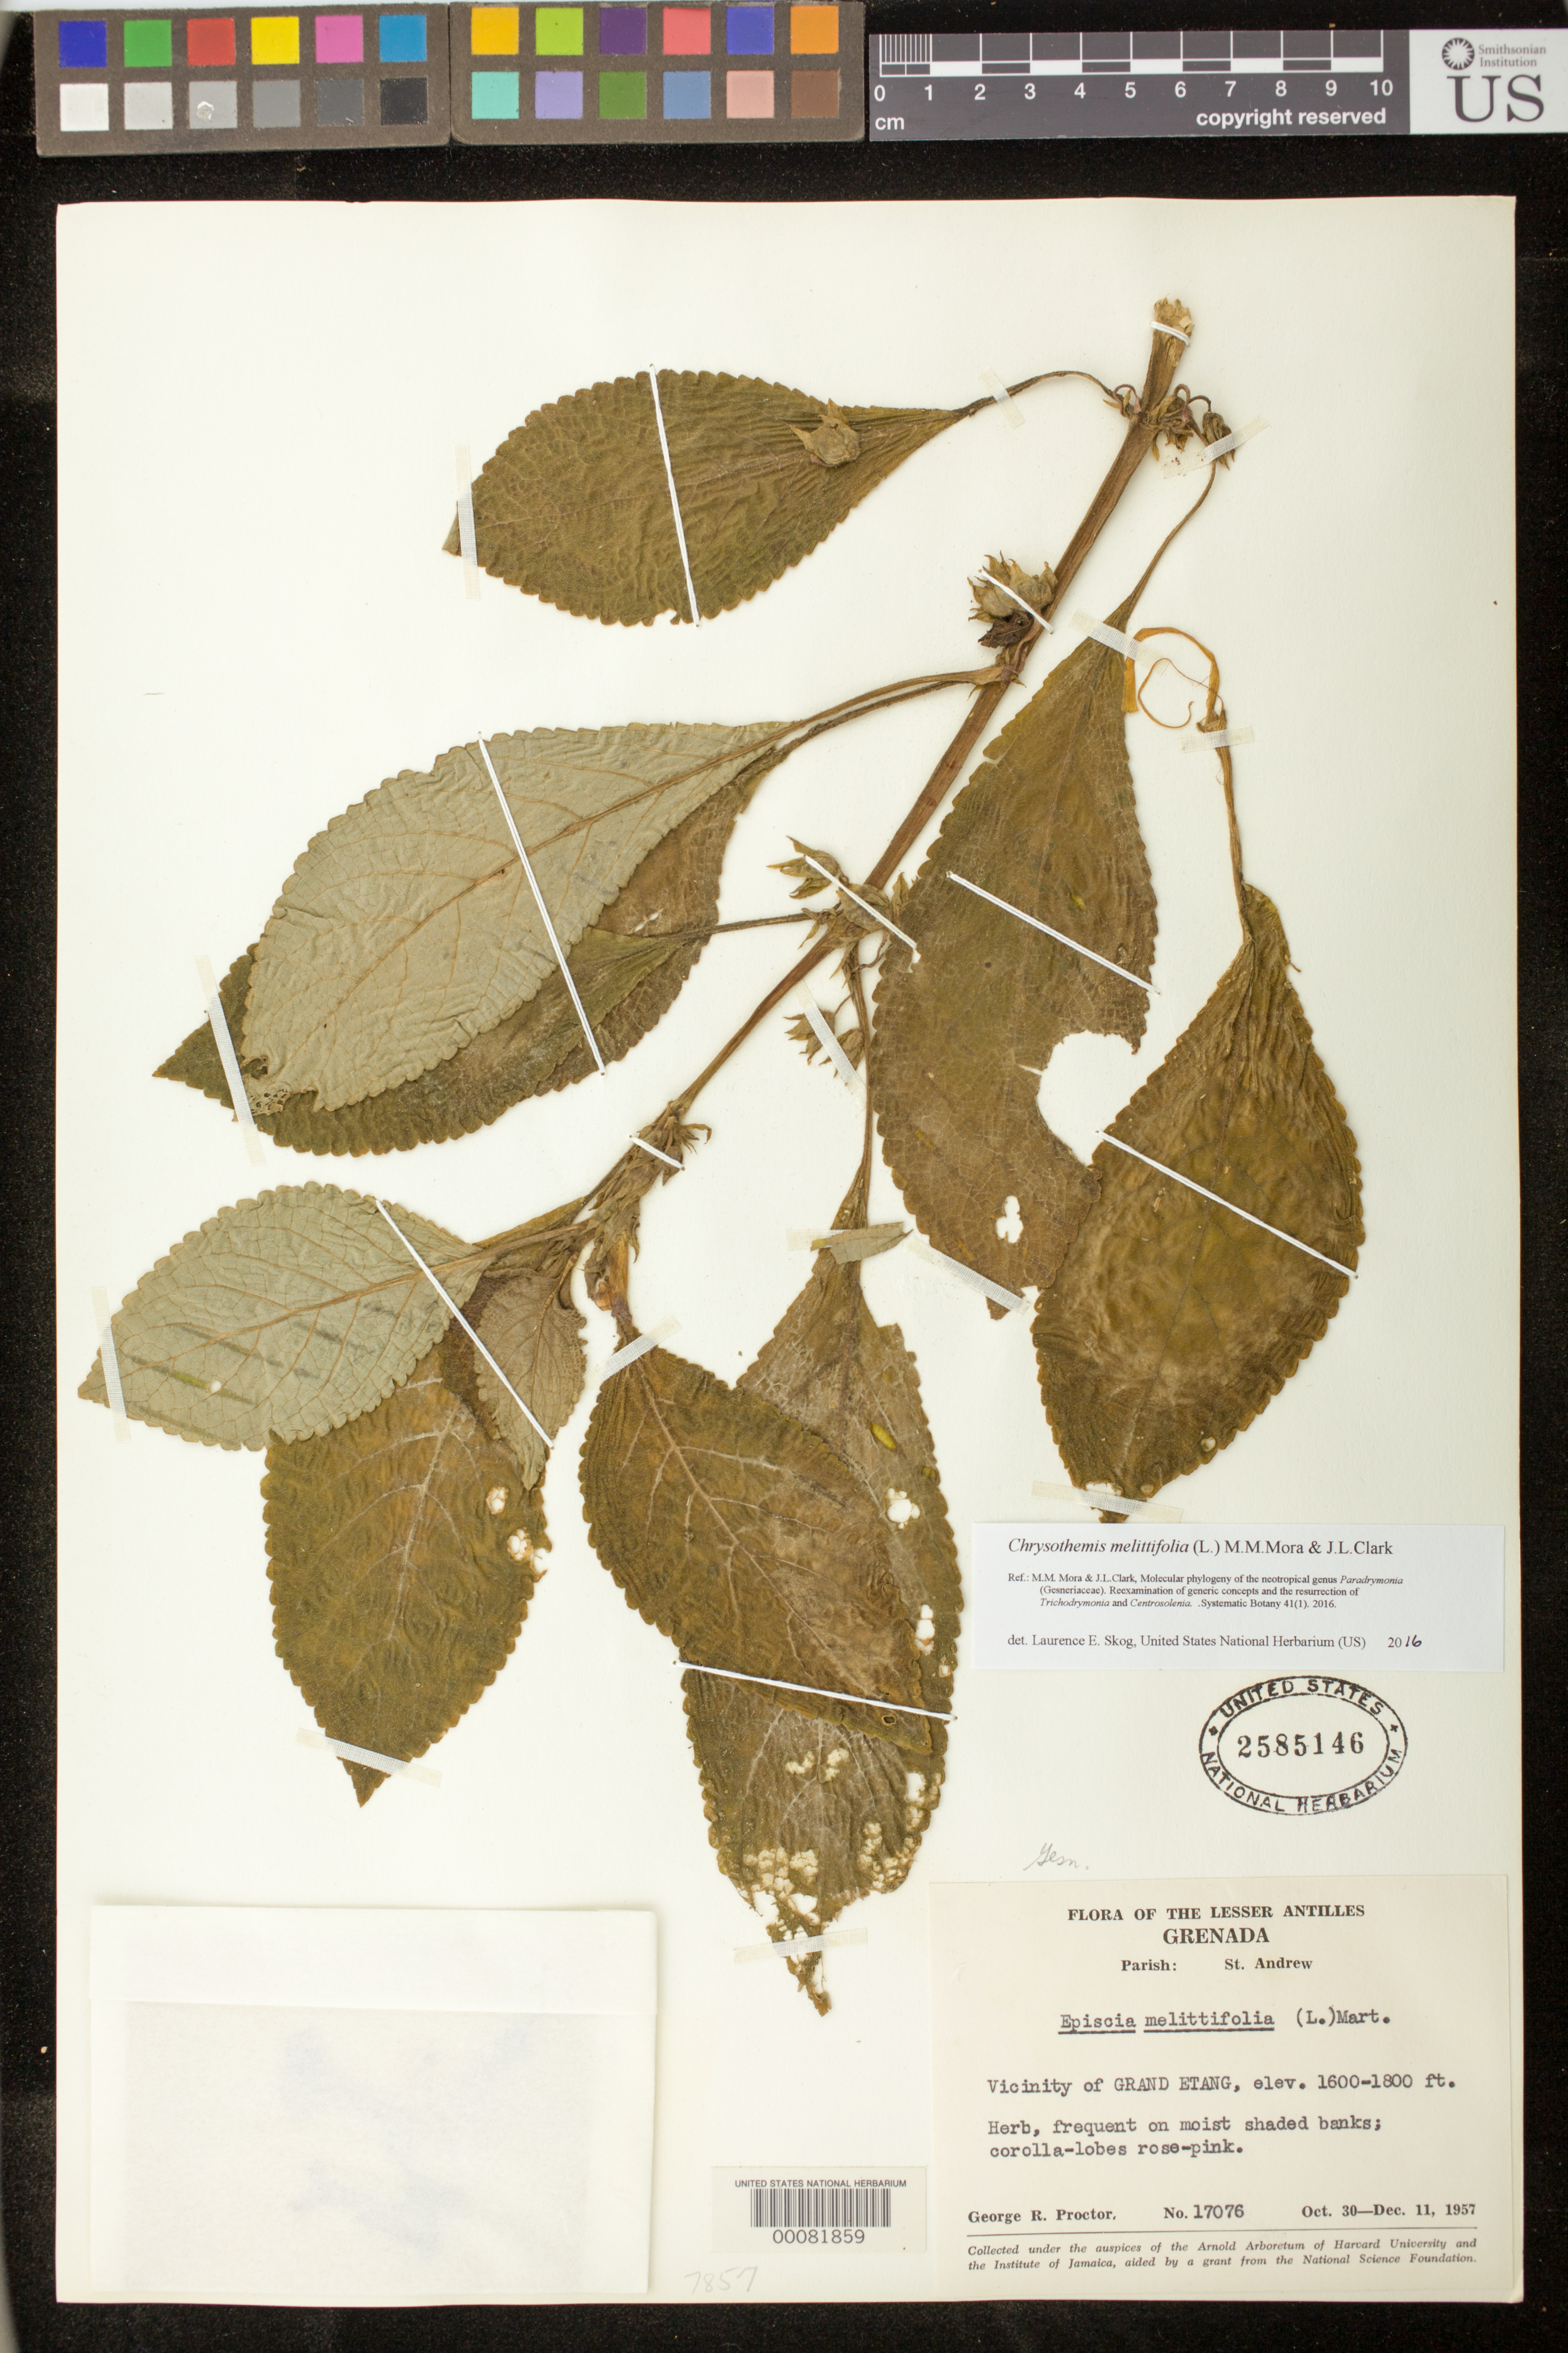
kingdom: Plantae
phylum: Tracheophyta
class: Magnoliopsida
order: Lamiales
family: Gesneriaceae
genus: Chrysothemis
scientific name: Chrysothemis melittifolia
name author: (L.) M.M. Mora & J.L. Clark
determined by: Skog, Laurence E.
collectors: G. R. Proctor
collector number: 17076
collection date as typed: Oct-Dec 1957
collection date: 1957-10/1957-12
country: Grenada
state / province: Saint Andrew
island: Grenada I.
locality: Vicinity of Grand Etang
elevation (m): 488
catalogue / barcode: US 2585146